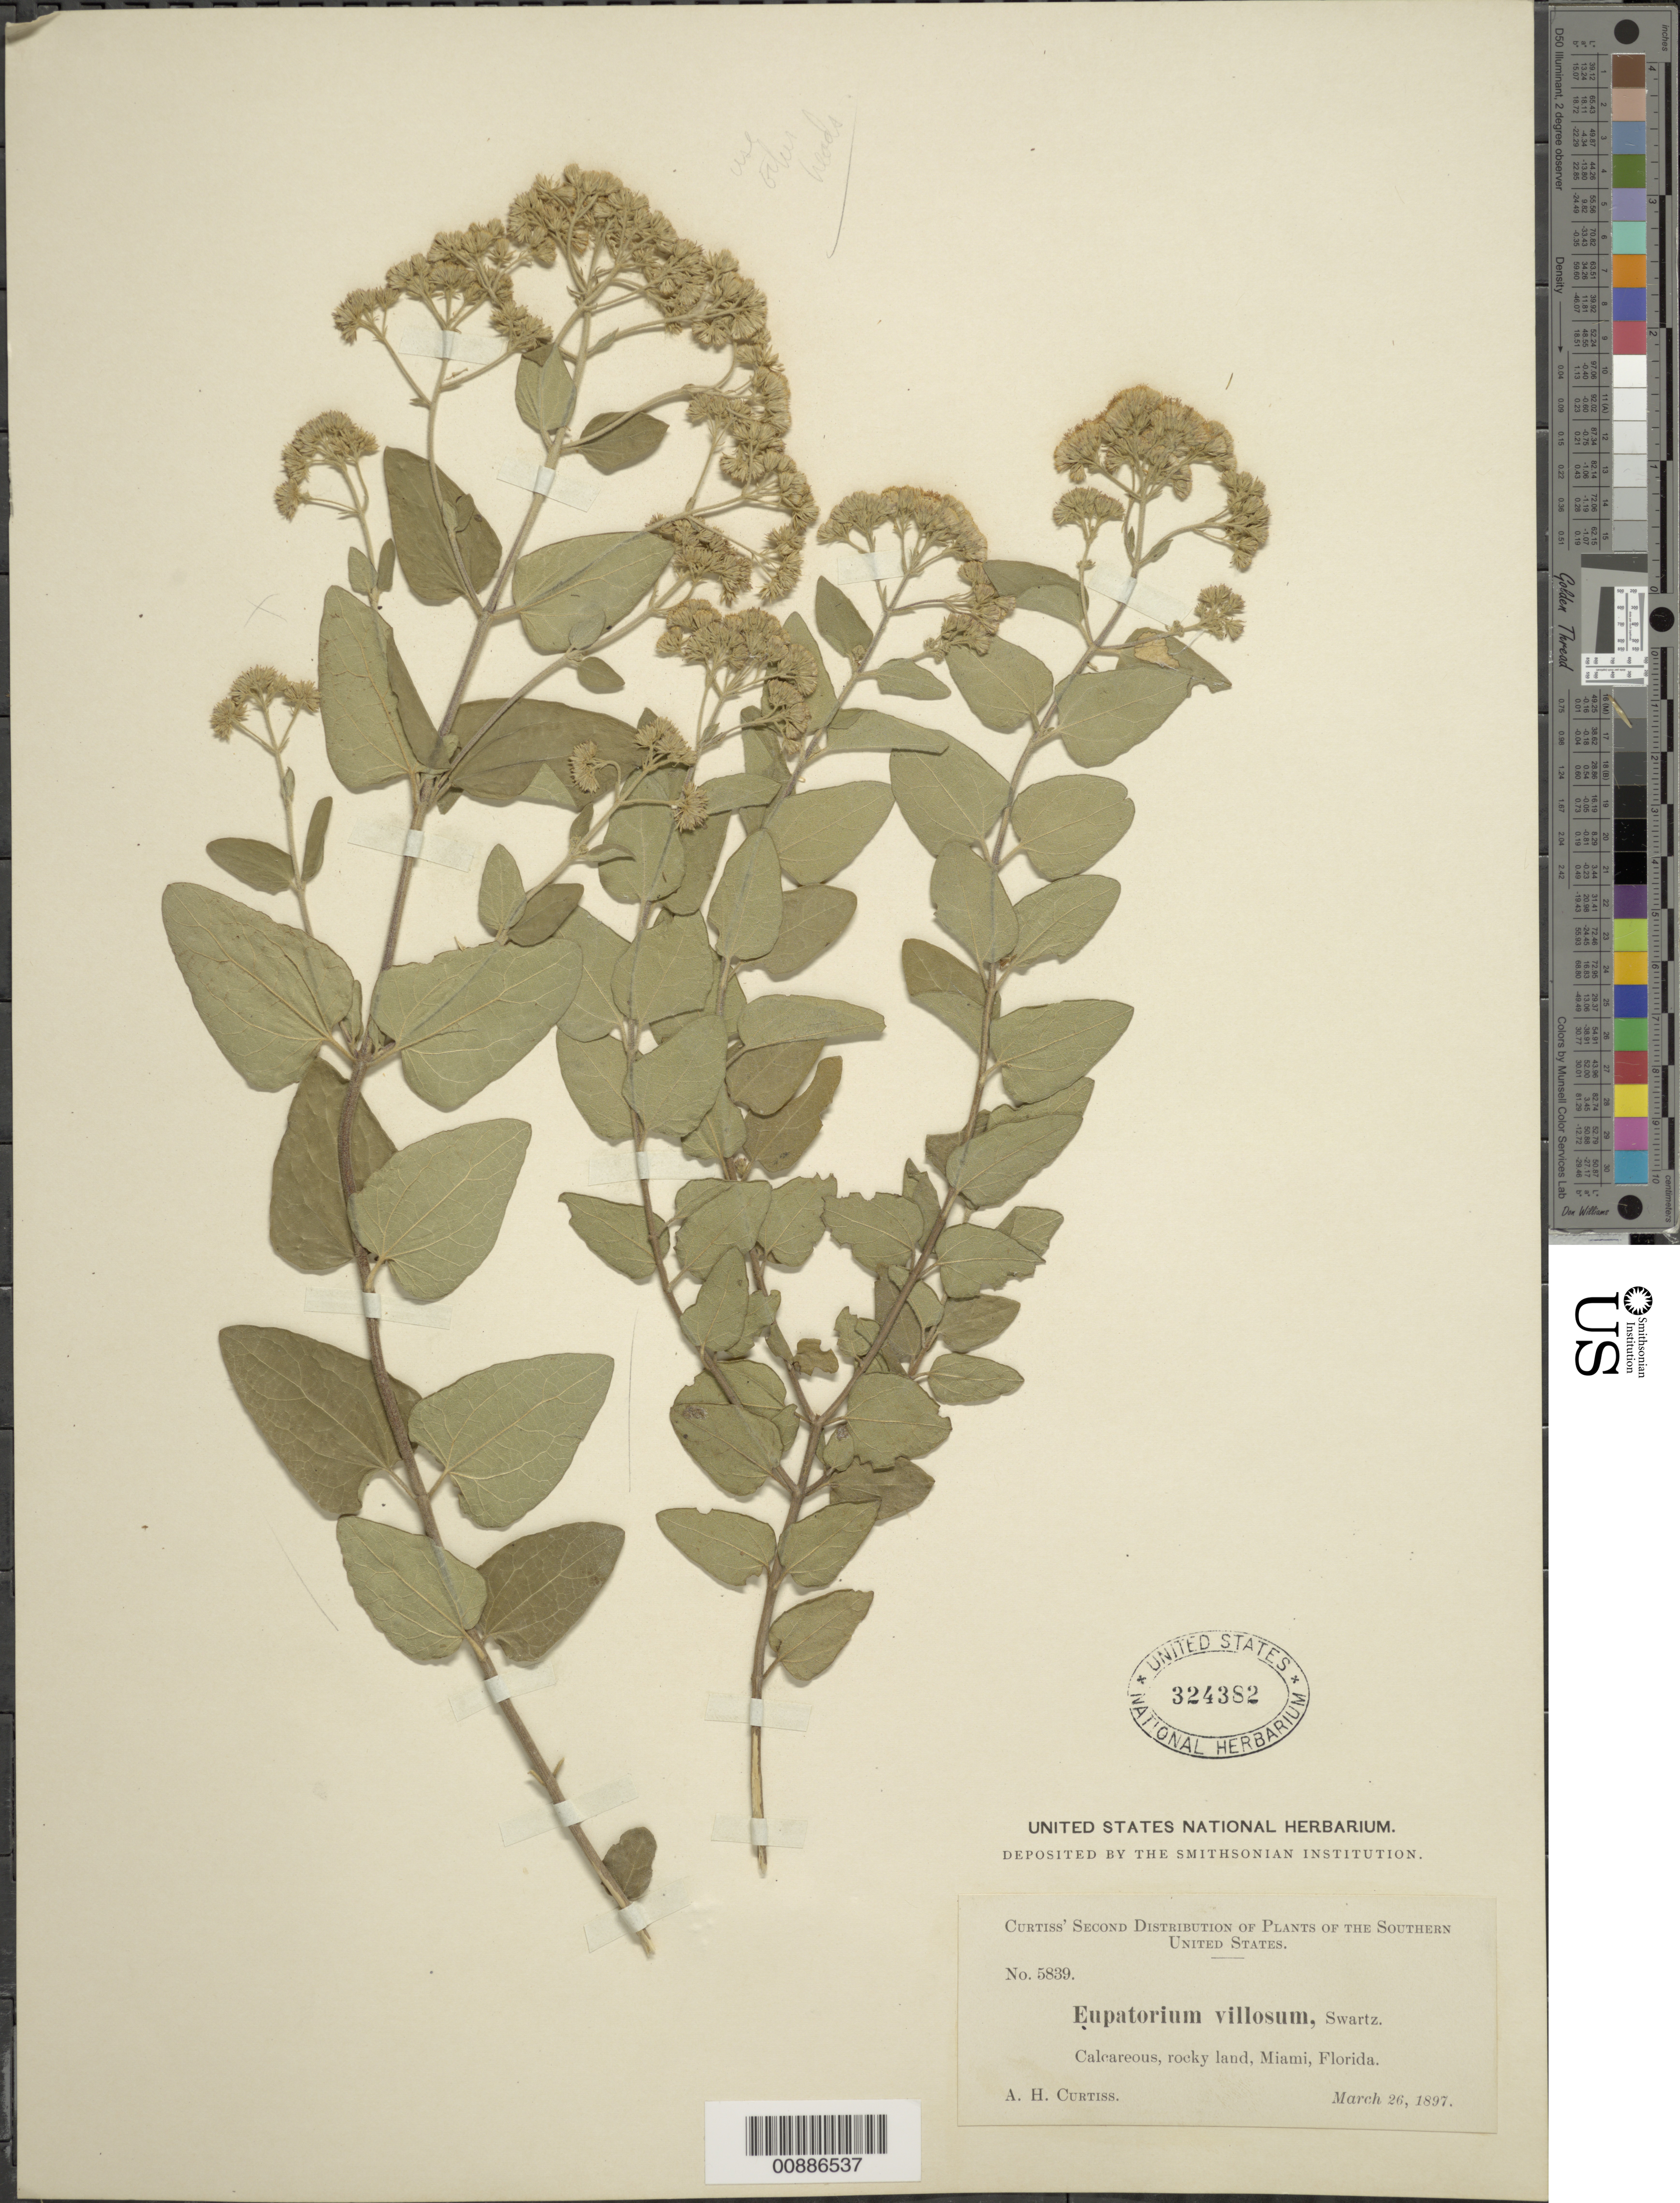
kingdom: Plantae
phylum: Tracheophyta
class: Magnoliopsida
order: Asterales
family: Asteraceae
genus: Koanophyllon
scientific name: Koanophyllon villosum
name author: (Sw.) R.M. King & H. Rob.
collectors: A. H. Curtiss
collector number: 5839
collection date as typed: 26 Mar 1897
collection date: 1897-03-26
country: United States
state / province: Florida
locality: Miami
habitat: Calcareous, rocky land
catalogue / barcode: US 324382